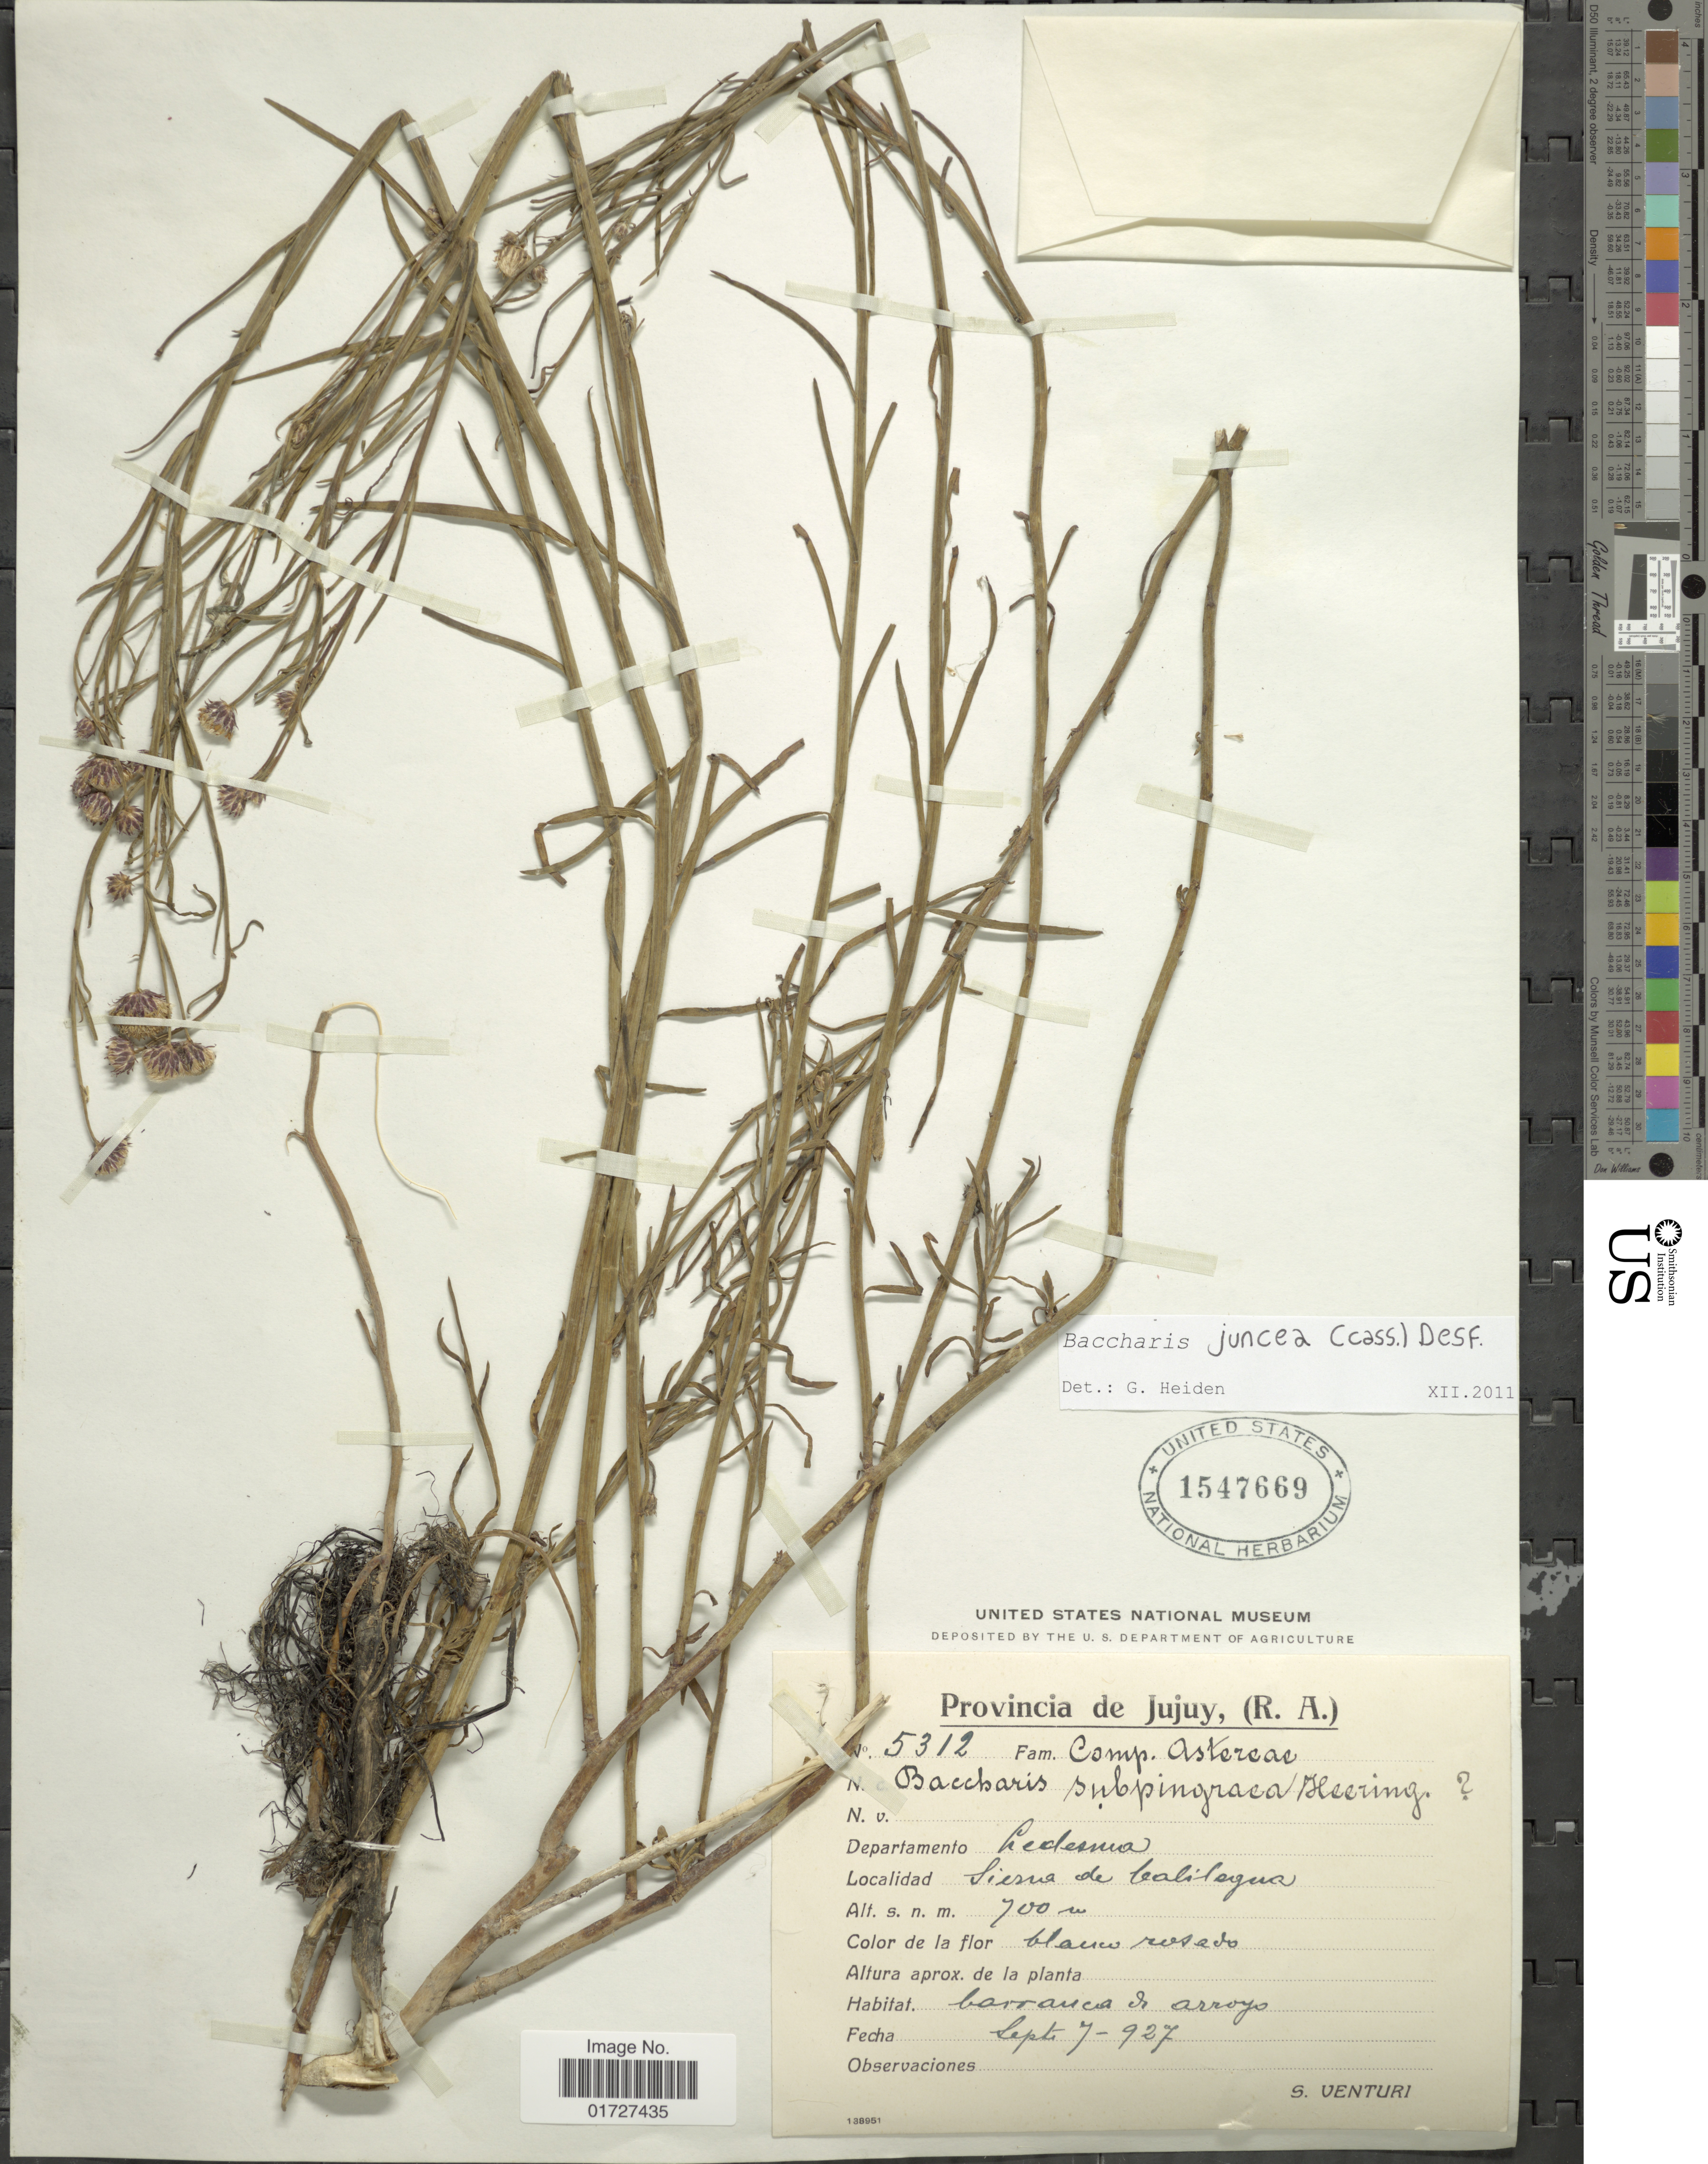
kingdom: Plantae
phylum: Tracheophyta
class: Magnoliopsida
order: Asterales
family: Asteraceae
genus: Baccharis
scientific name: Baccharis juncea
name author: (Lehm.) Desf.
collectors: S. Venturi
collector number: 5312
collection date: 1927-09-07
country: Argentina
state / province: Jujuy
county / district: Ledesma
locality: Sierra de Calilegua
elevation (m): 700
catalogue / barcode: US 1547669